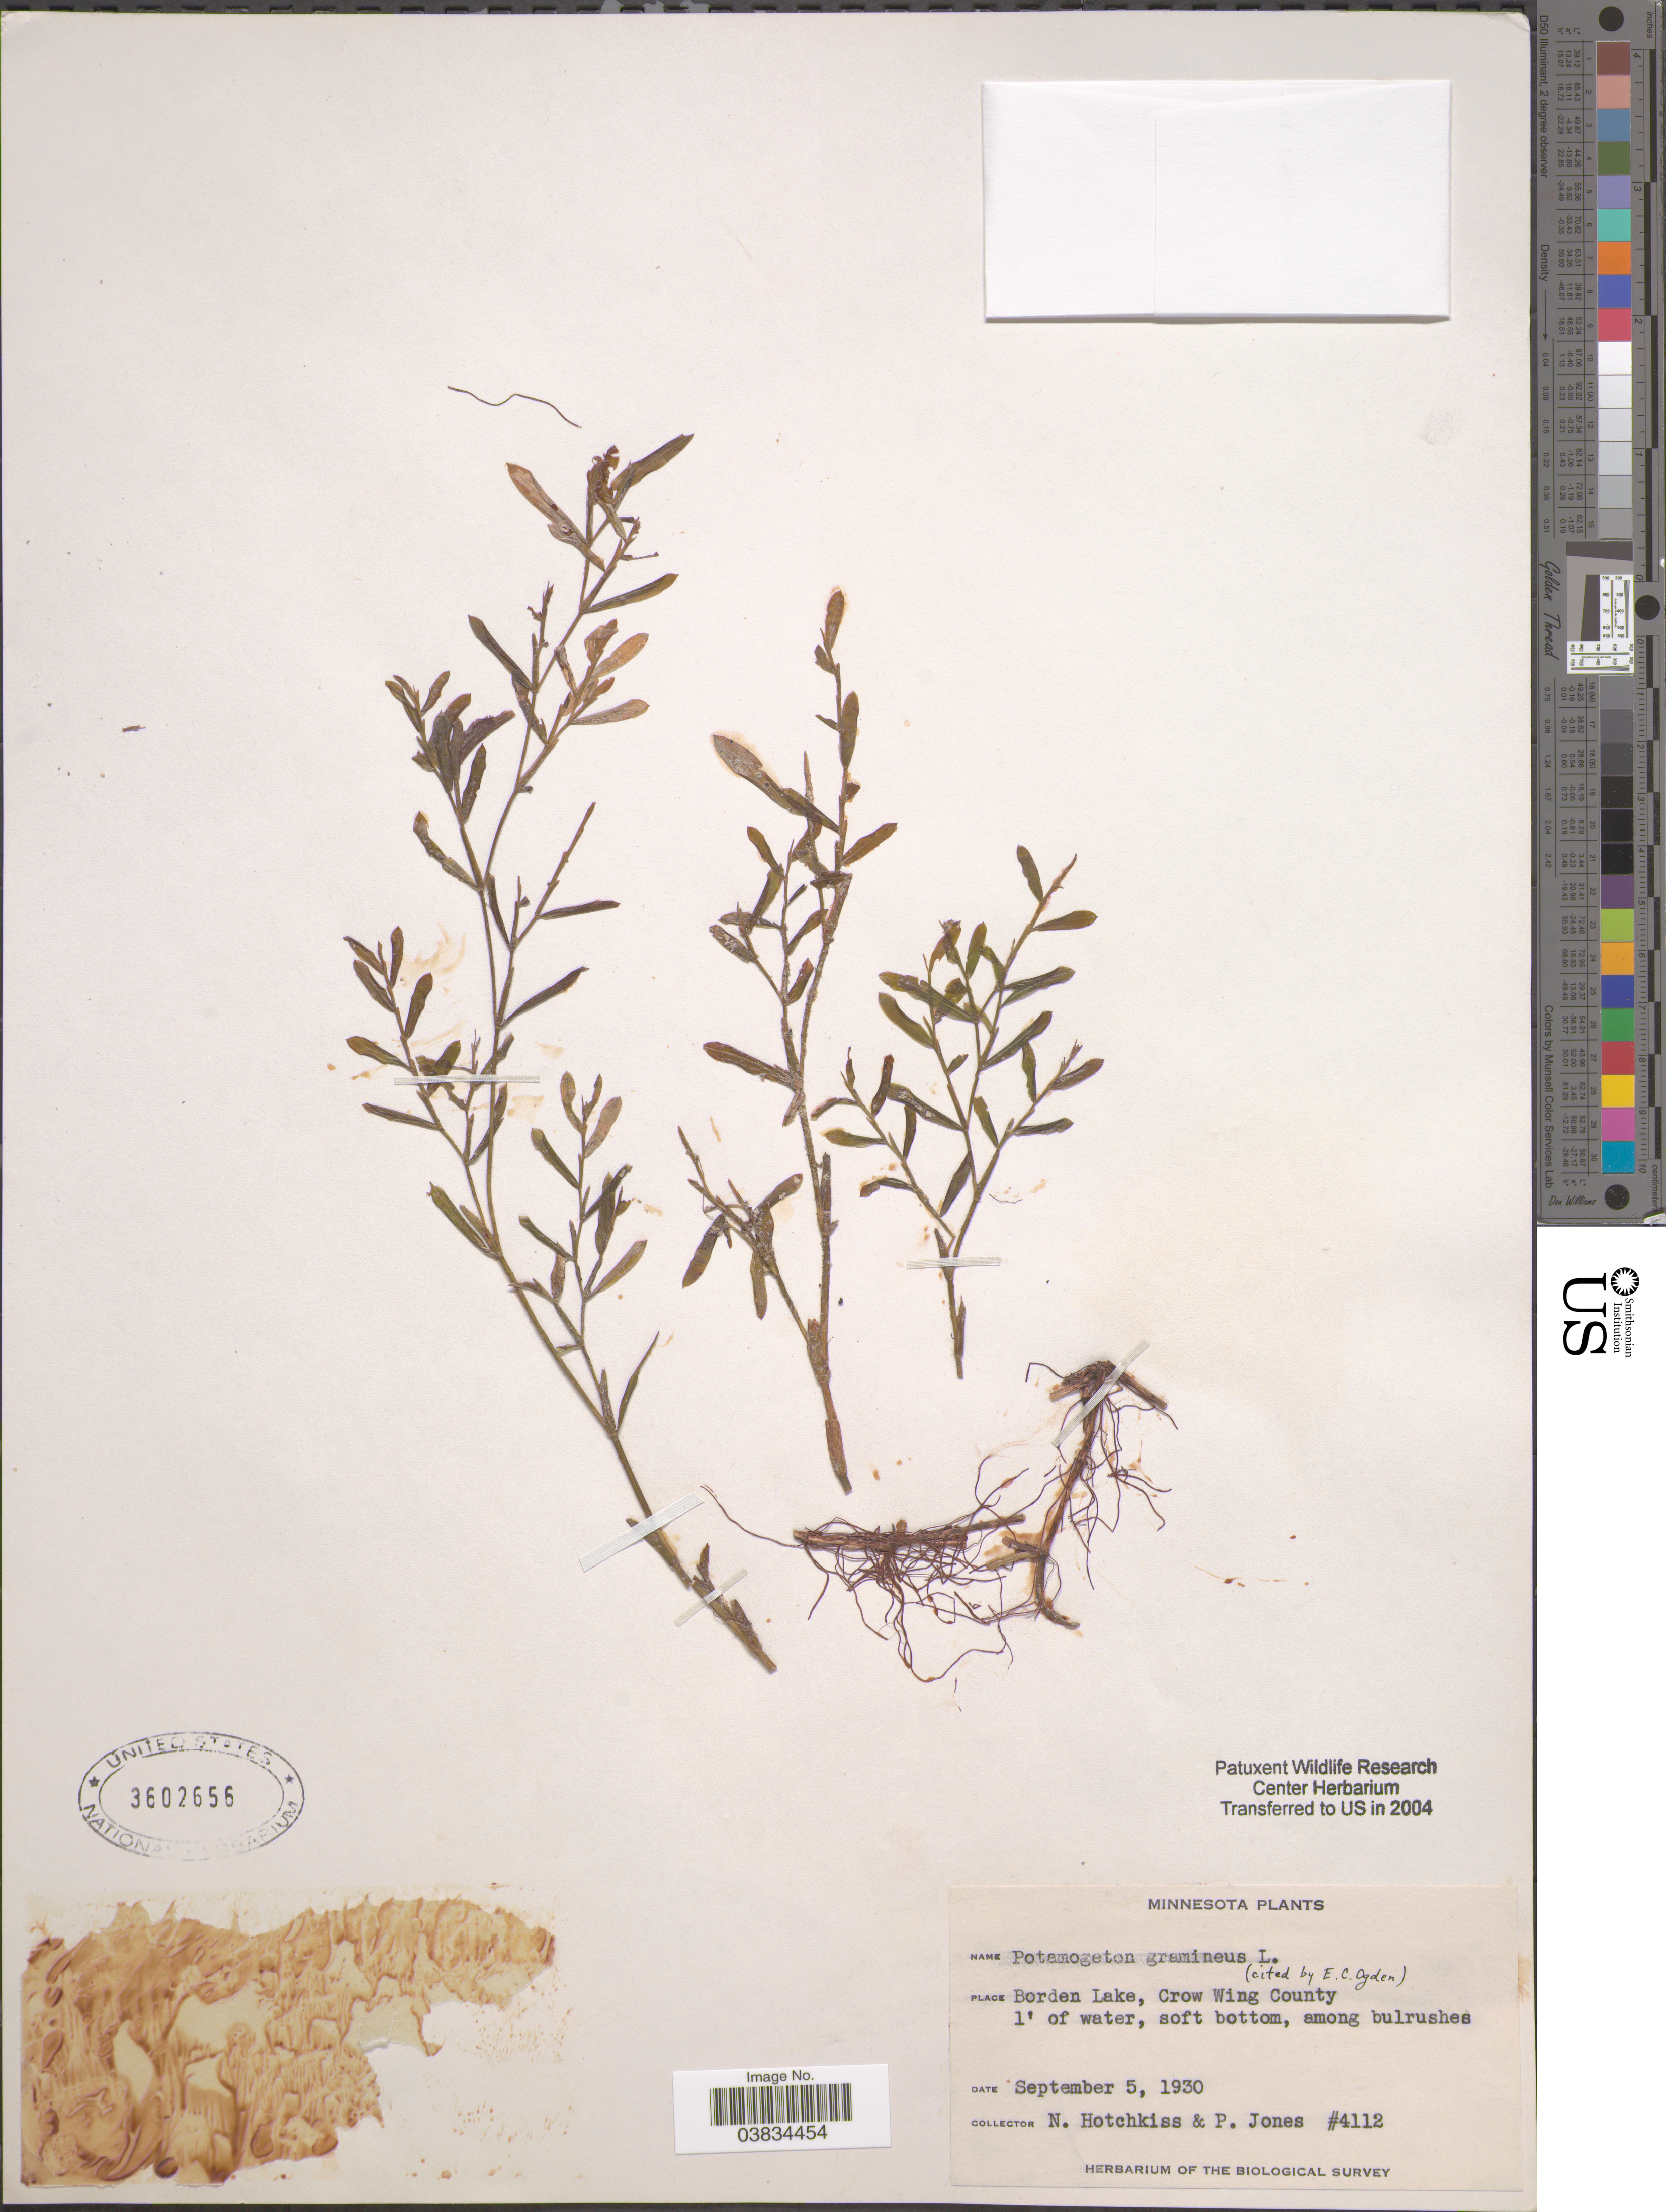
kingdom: Plantae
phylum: Tracheophyta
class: Liliopsida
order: Alismatales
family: Potamogetonaceae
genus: Potamogeton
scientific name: Potamogeton gramineus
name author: L.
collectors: N. Hotchkiss & P. Jones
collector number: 4112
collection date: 1930-09-05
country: United States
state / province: Minnesota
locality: Borden Lake, Crow Wing County 1' of water, soft bottom, among bulrushes.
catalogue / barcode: US 3602656